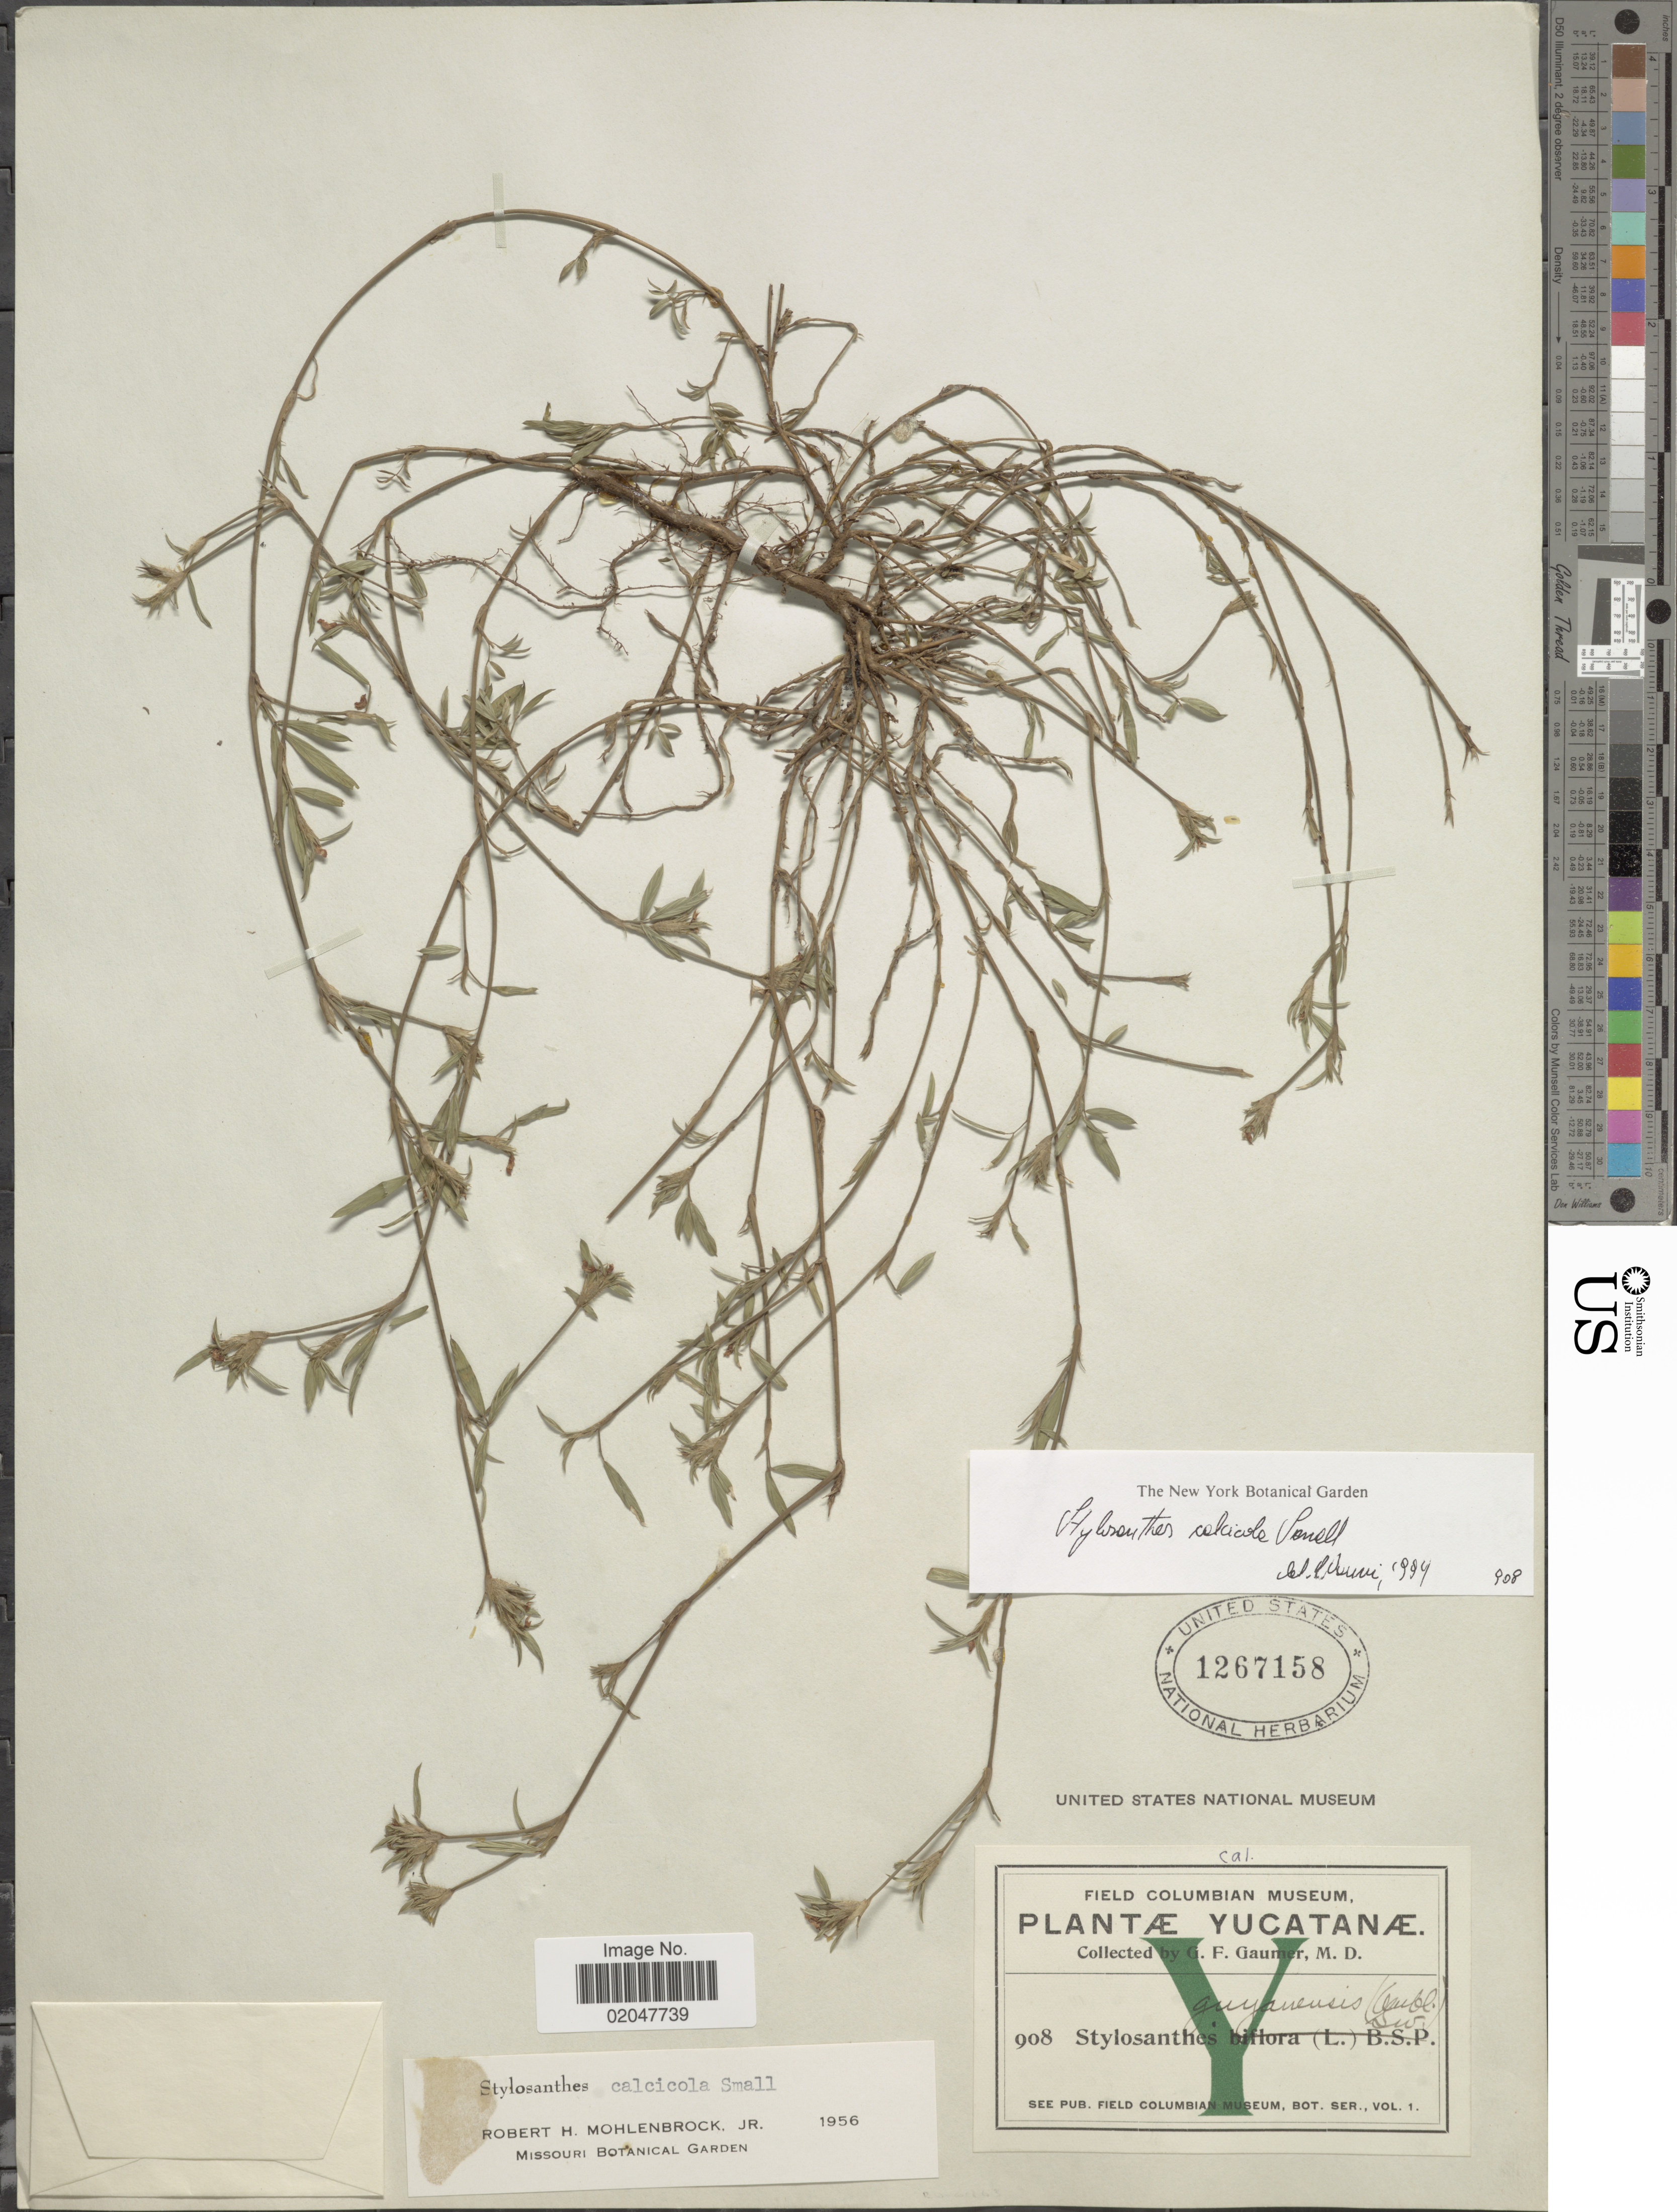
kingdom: Plantae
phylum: Tracheophyta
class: Magnoliopsida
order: Fabales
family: Fabaceae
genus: Stylosanthes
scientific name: Stylosanthes calcicola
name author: Small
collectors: G. F. Gaumer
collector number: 908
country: Mexico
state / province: Yucatán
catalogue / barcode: US 1267158